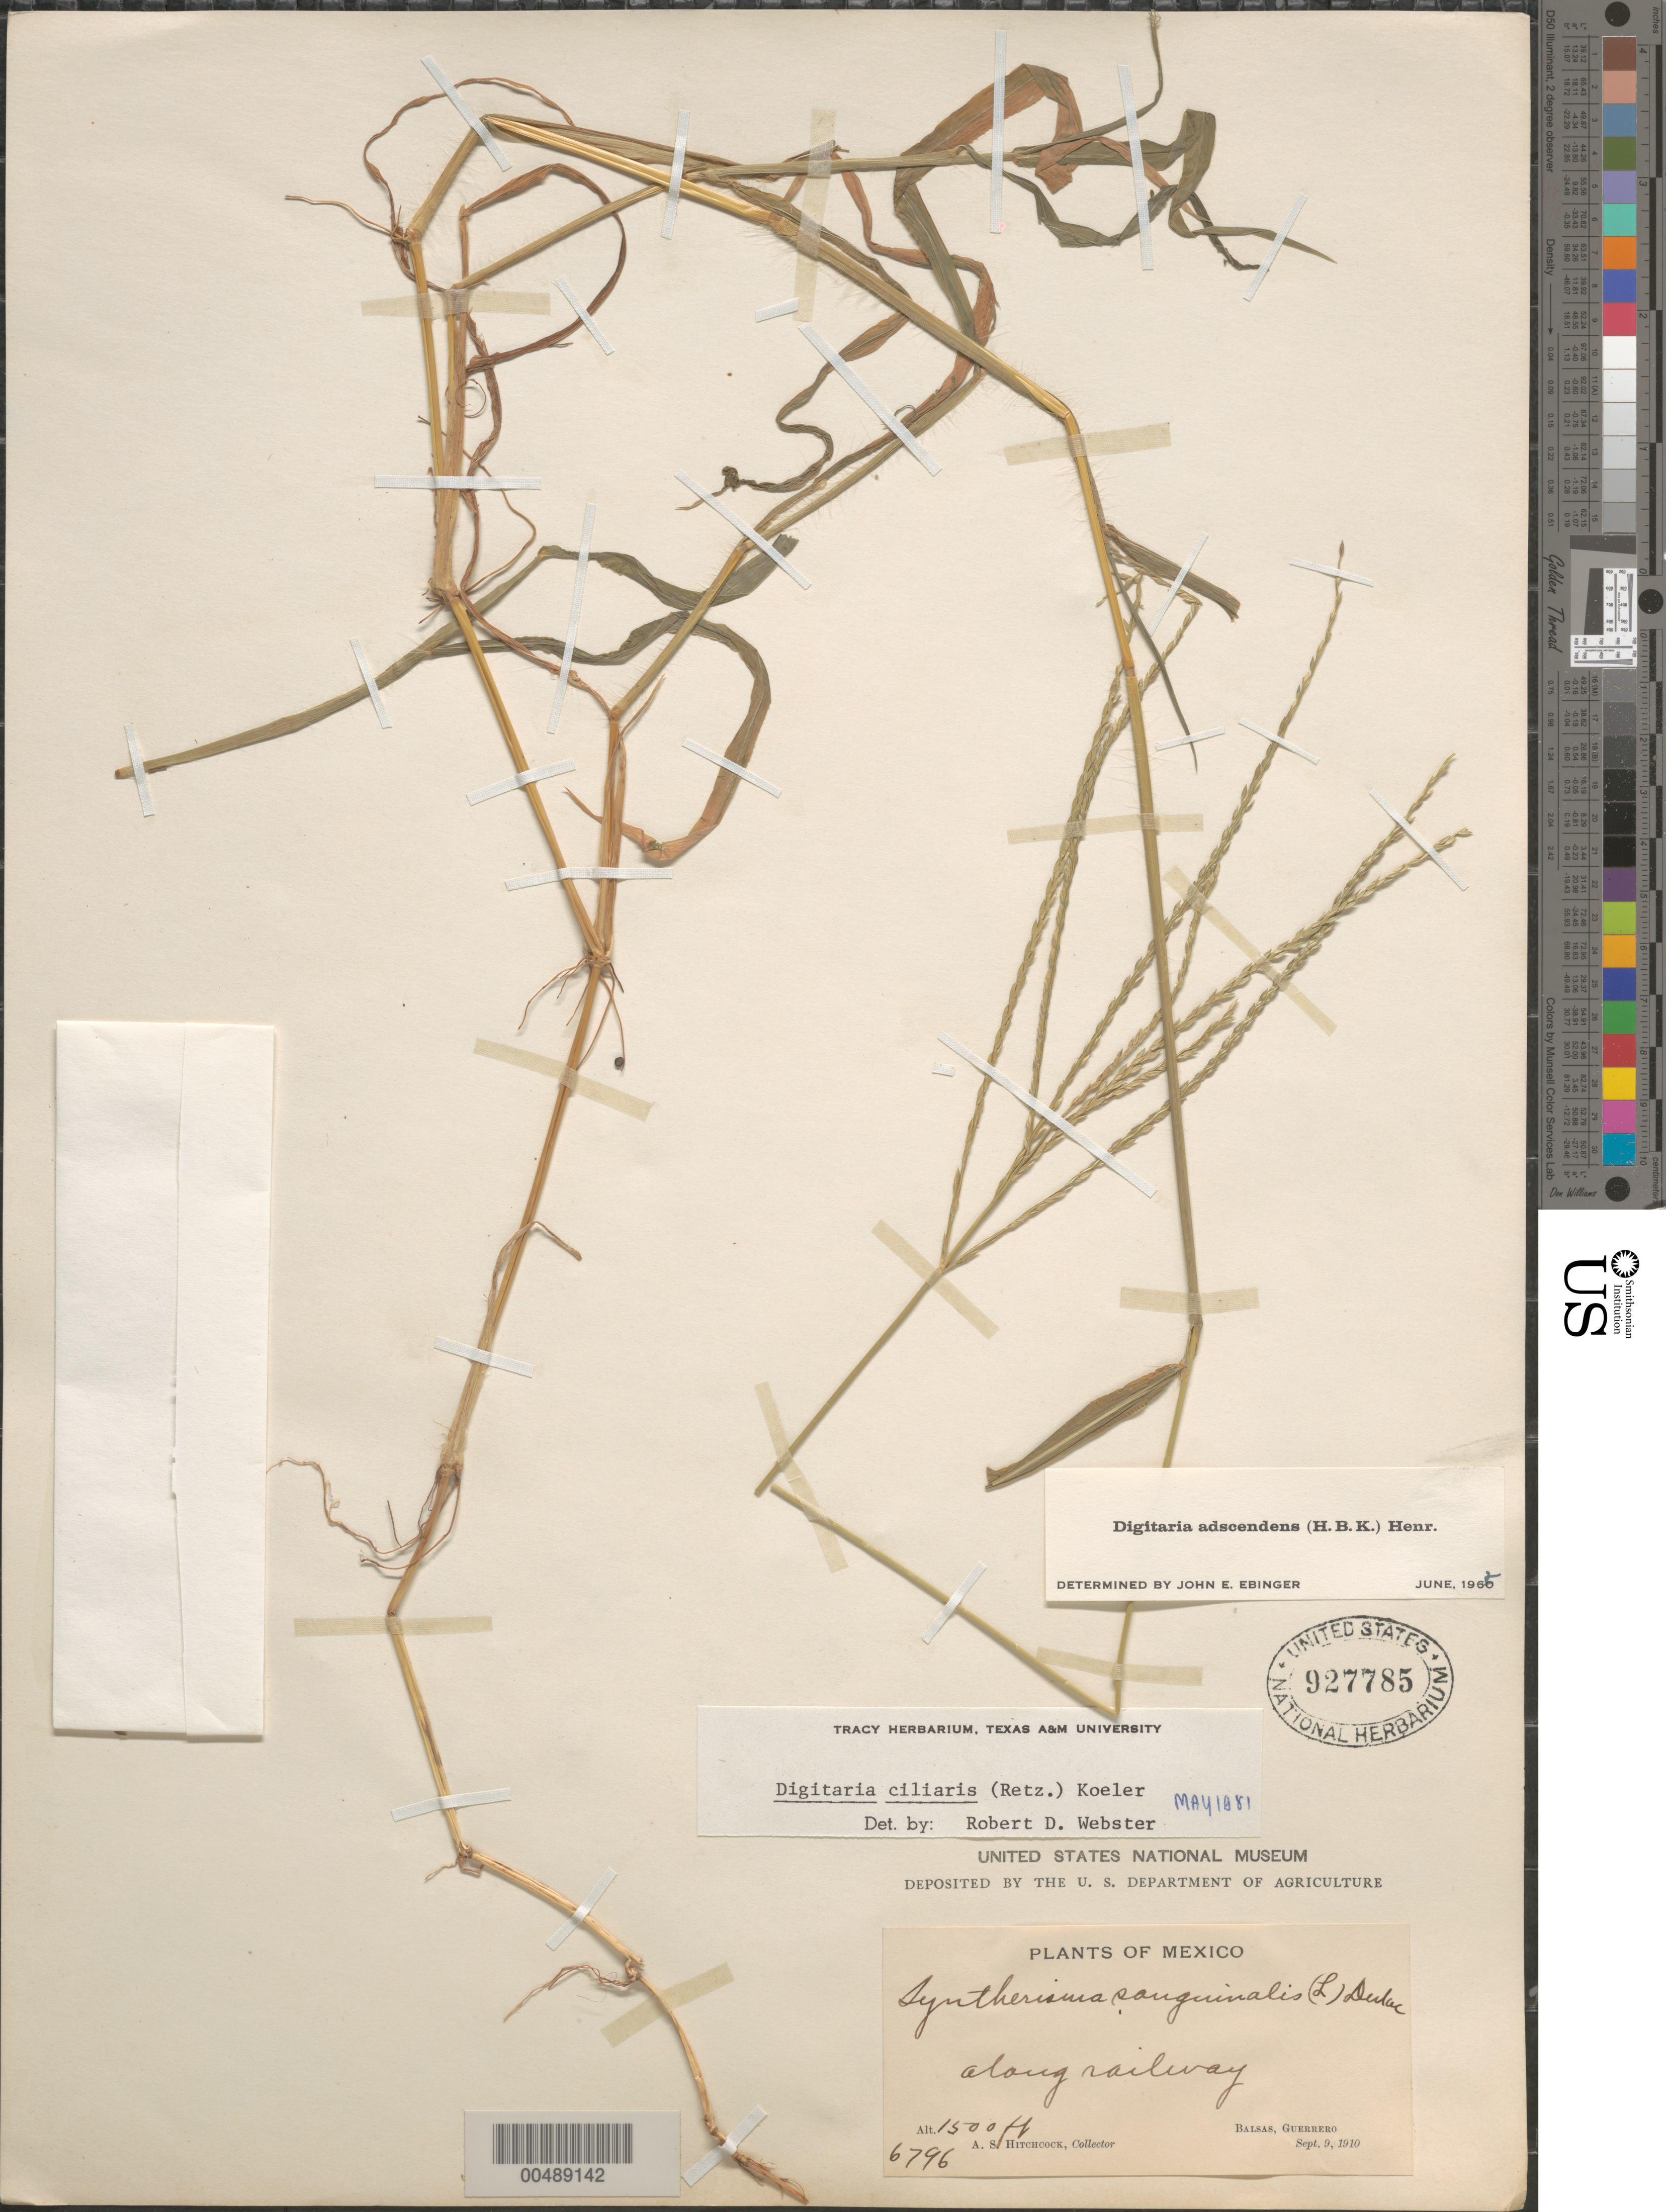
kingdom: Plantae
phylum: Tracheophyta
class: Liliopsida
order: Poales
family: Poaceae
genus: Digitaria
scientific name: Digitaria ciliaris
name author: (Retz.) Koeler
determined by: Webster, Robert D.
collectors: A. S. Hitchcock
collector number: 6796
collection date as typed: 9 Sep 1910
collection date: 1910-09-09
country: Mexico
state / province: Guerrero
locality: Balsas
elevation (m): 457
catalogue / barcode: US 927785